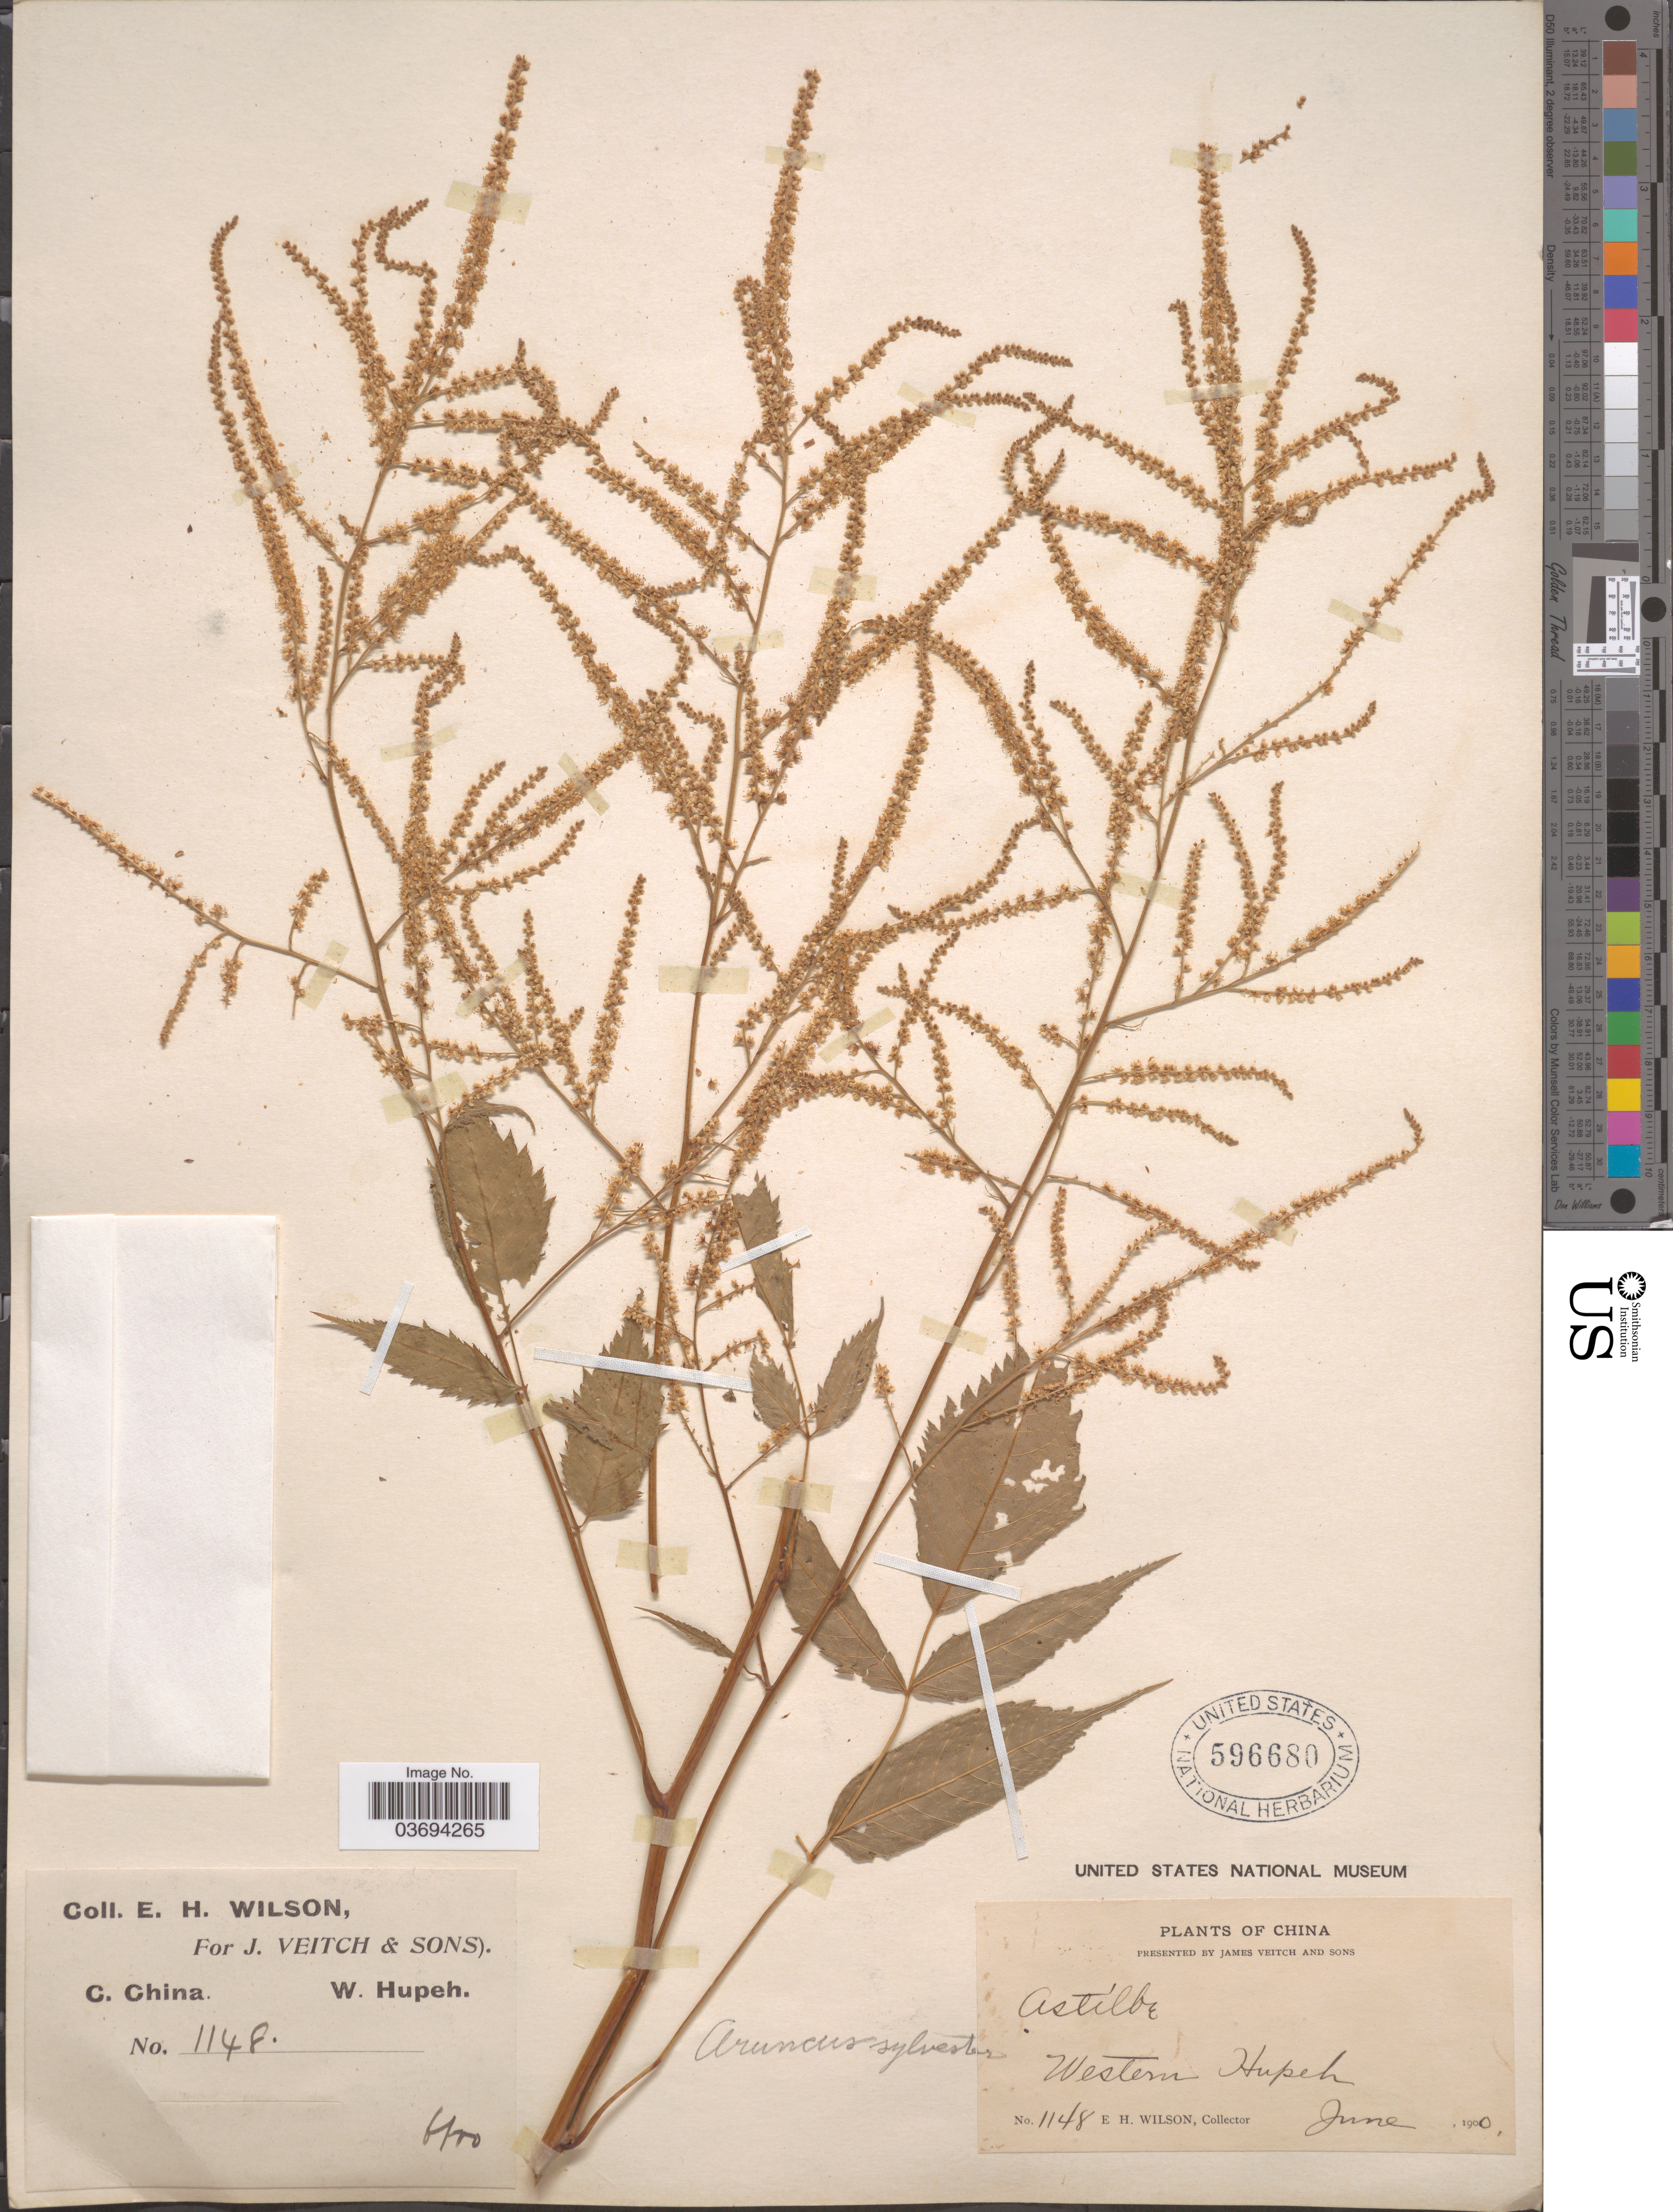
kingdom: Plantae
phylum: Tracheophyta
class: Magnoliopsida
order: Rosales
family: Rosaceae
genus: Aruncus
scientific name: Aruncus sylvester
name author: Kostel. ex Maxim.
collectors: E. Wilson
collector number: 1148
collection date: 1900-06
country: China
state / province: Hubei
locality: Western Hupeh. C. China.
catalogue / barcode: US 596680